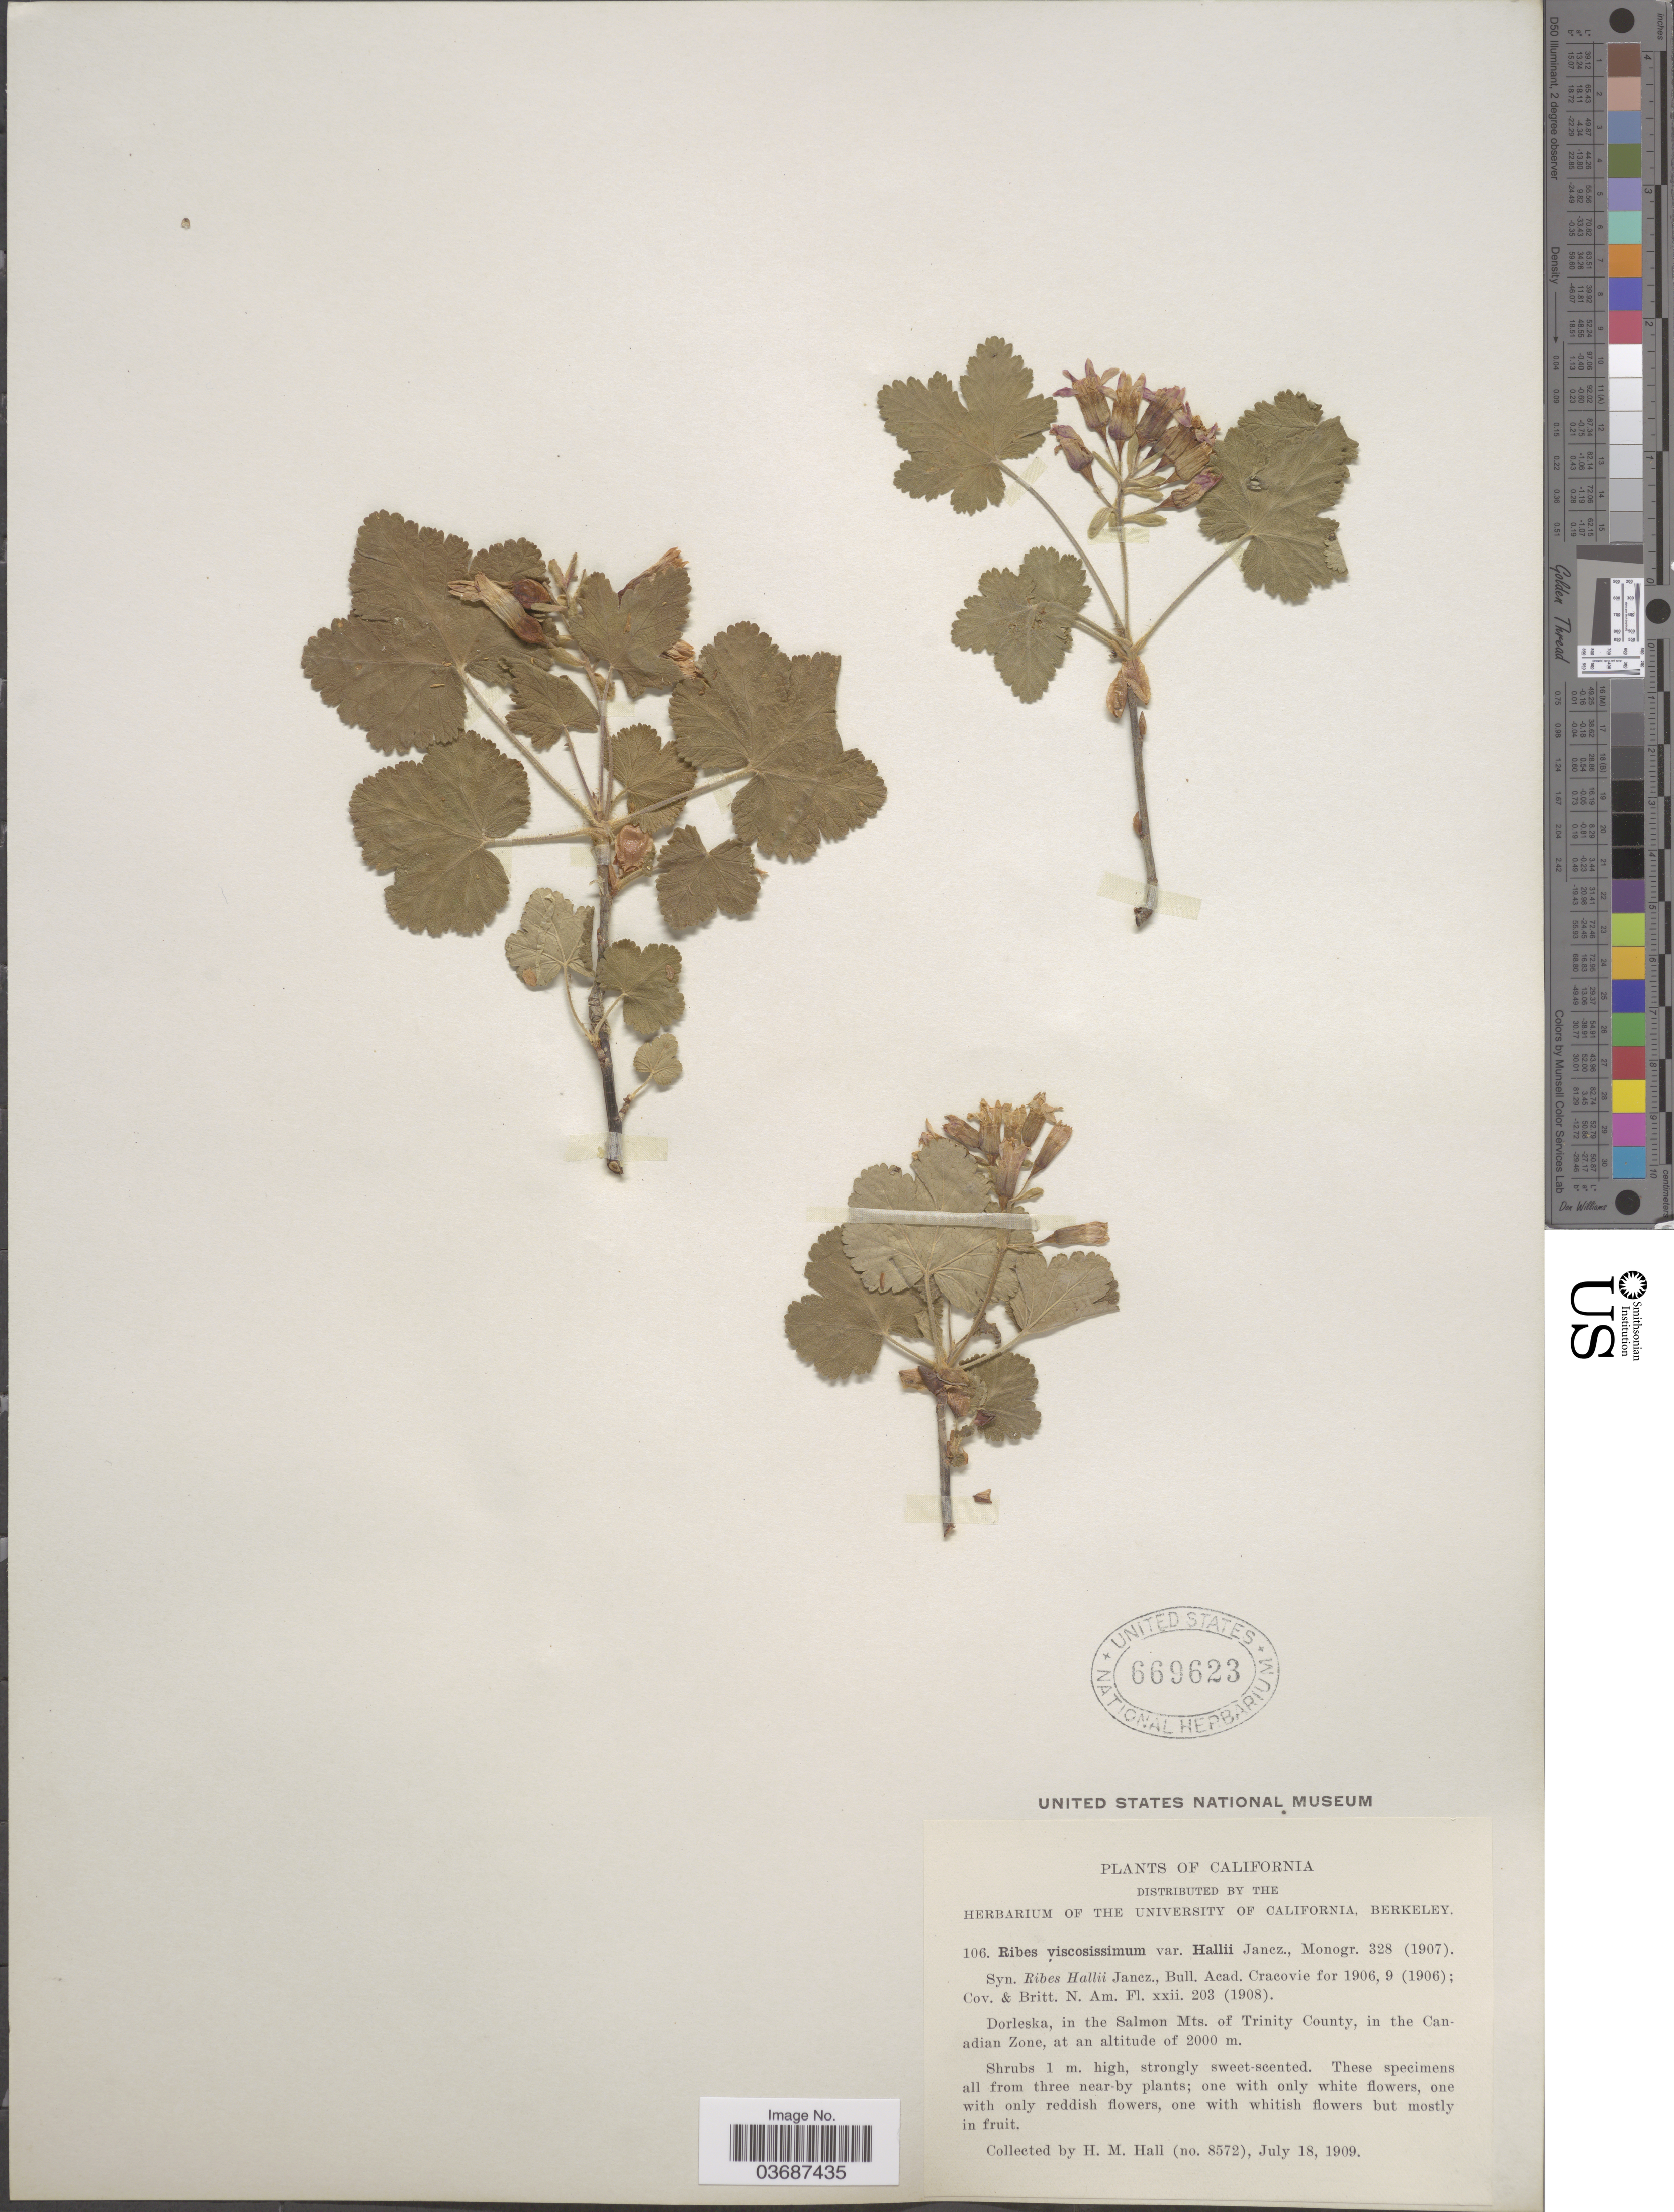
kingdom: Plantae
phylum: Tracheophyta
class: Magnoliopsida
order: Saxifragales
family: Grossulariaceae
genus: Ribes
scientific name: Ribes hallii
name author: Jancz.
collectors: H. M. Hall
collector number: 8572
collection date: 1909-07-18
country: United States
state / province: California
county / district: Trinity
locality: Dorleska, in the Salmon Mts. of Trinity County, in the Canadian Zone.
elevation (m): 2000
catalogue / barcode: US 669623